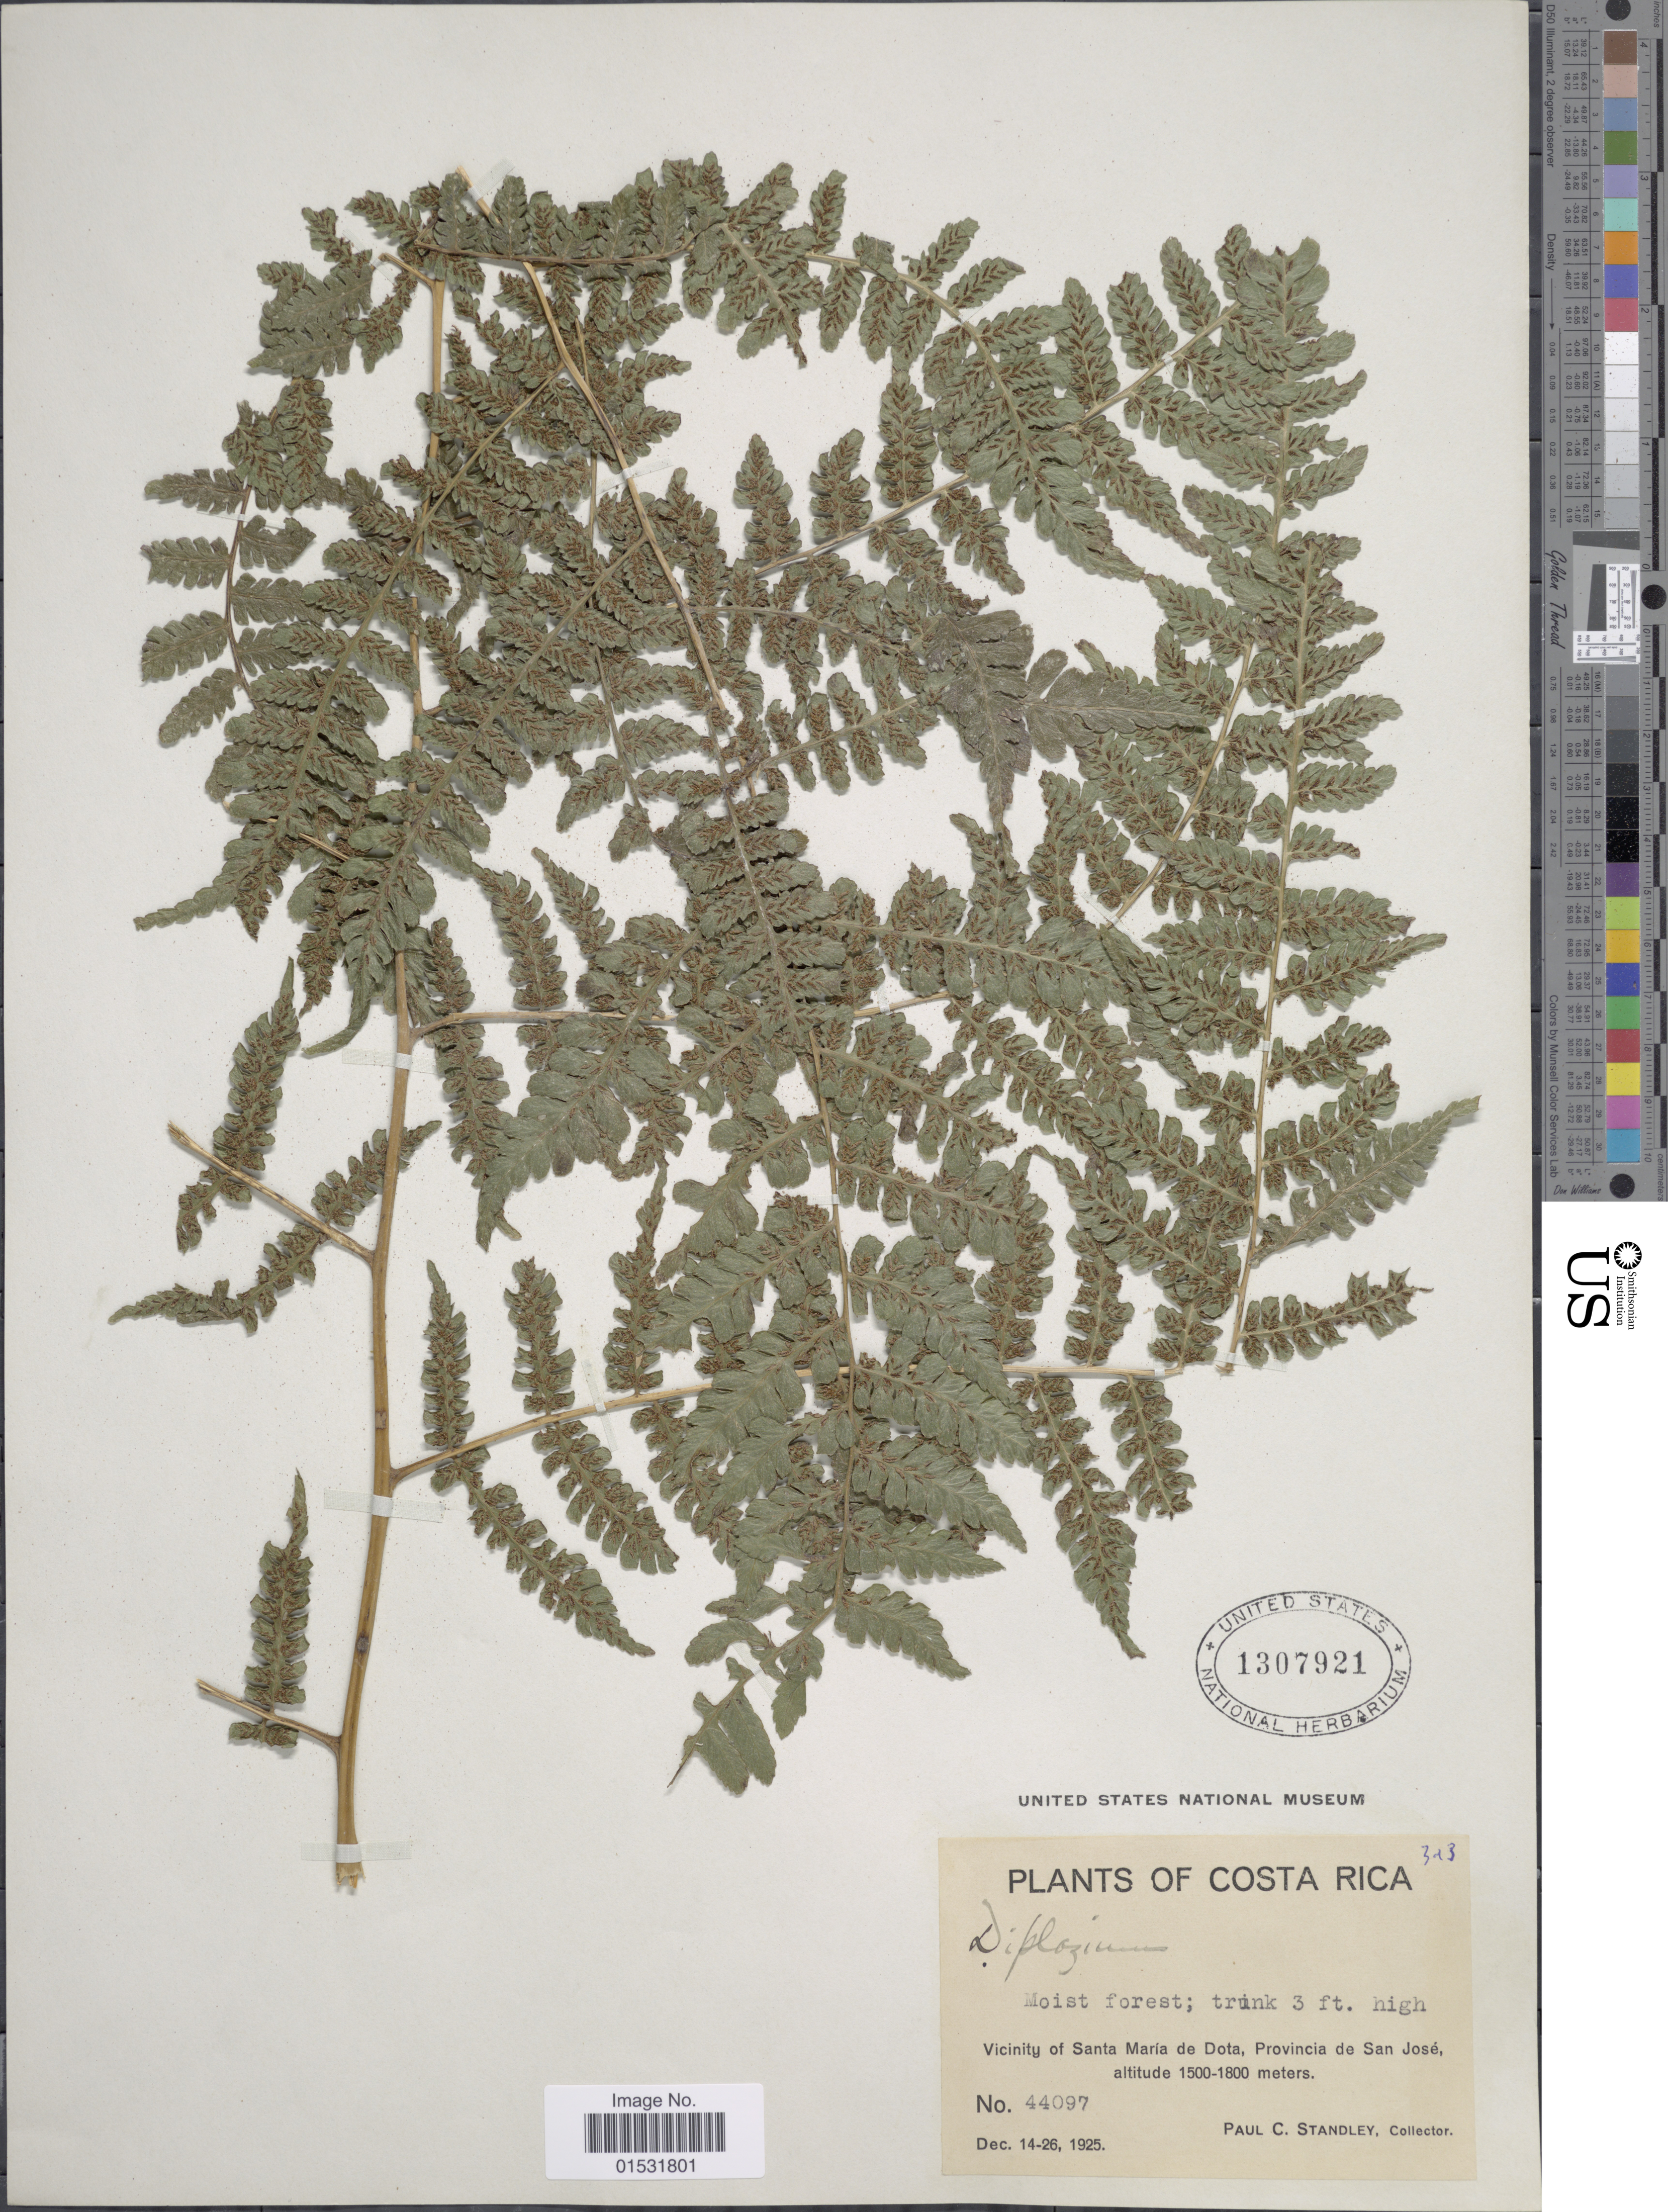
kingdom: Plantae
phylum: Tracheophyta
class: Polypodiopsida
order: Polypodiales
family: Athyriaceae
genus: Diplazium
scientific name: Diplazium hians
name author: Kunze ex Klotzsch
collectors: P. C. Standley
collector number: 44097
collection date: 1925-12-14/1925-12-26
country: Costa Rica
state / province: San José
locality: Vicinity of Santa Maria de Dota, Provincia de San Jose.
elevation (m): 1500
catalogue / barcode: US 1307921